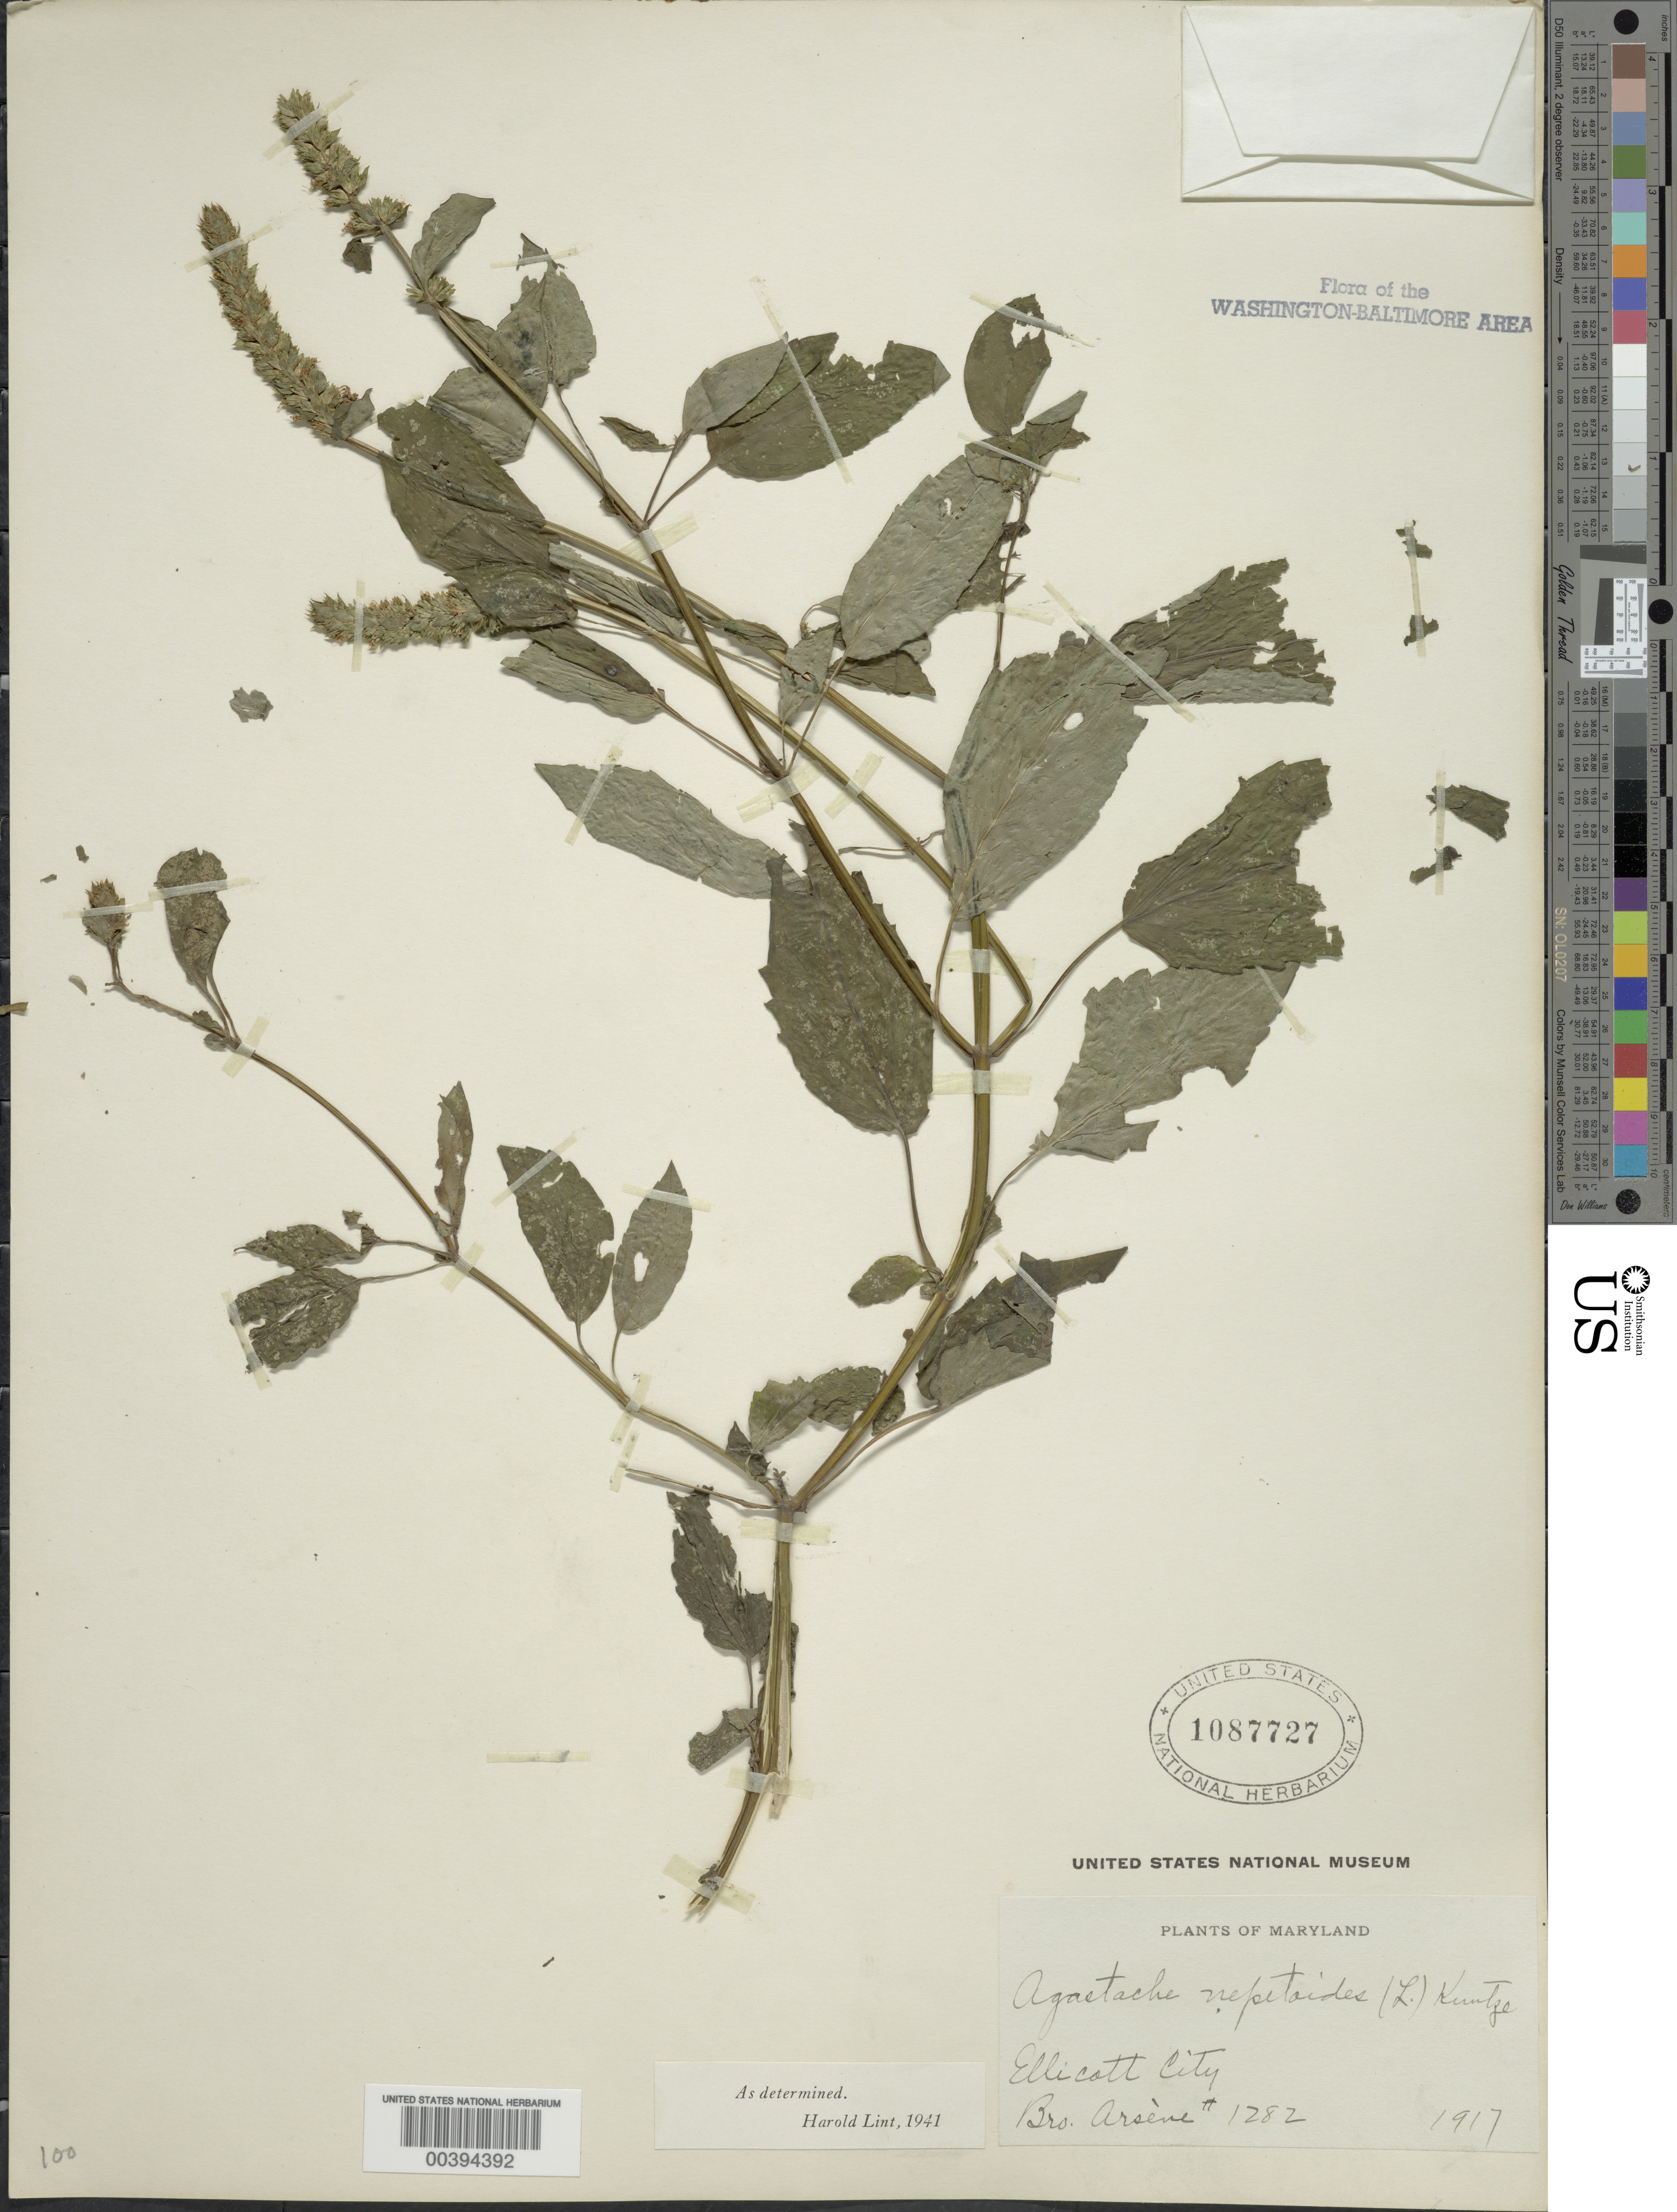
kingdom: Plantae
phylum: Tracheophyta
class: Magnoliopsida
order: Lamiales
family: Lamiaceae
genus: Agastache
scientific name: Agastache nepetoides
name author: (L.) Kuntze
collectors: Bro. G. Arsène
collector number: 1282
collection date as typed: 1917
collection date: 1917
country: United States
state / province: Maryland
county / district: Howard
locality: Ellicott City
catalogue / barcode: US 1087727